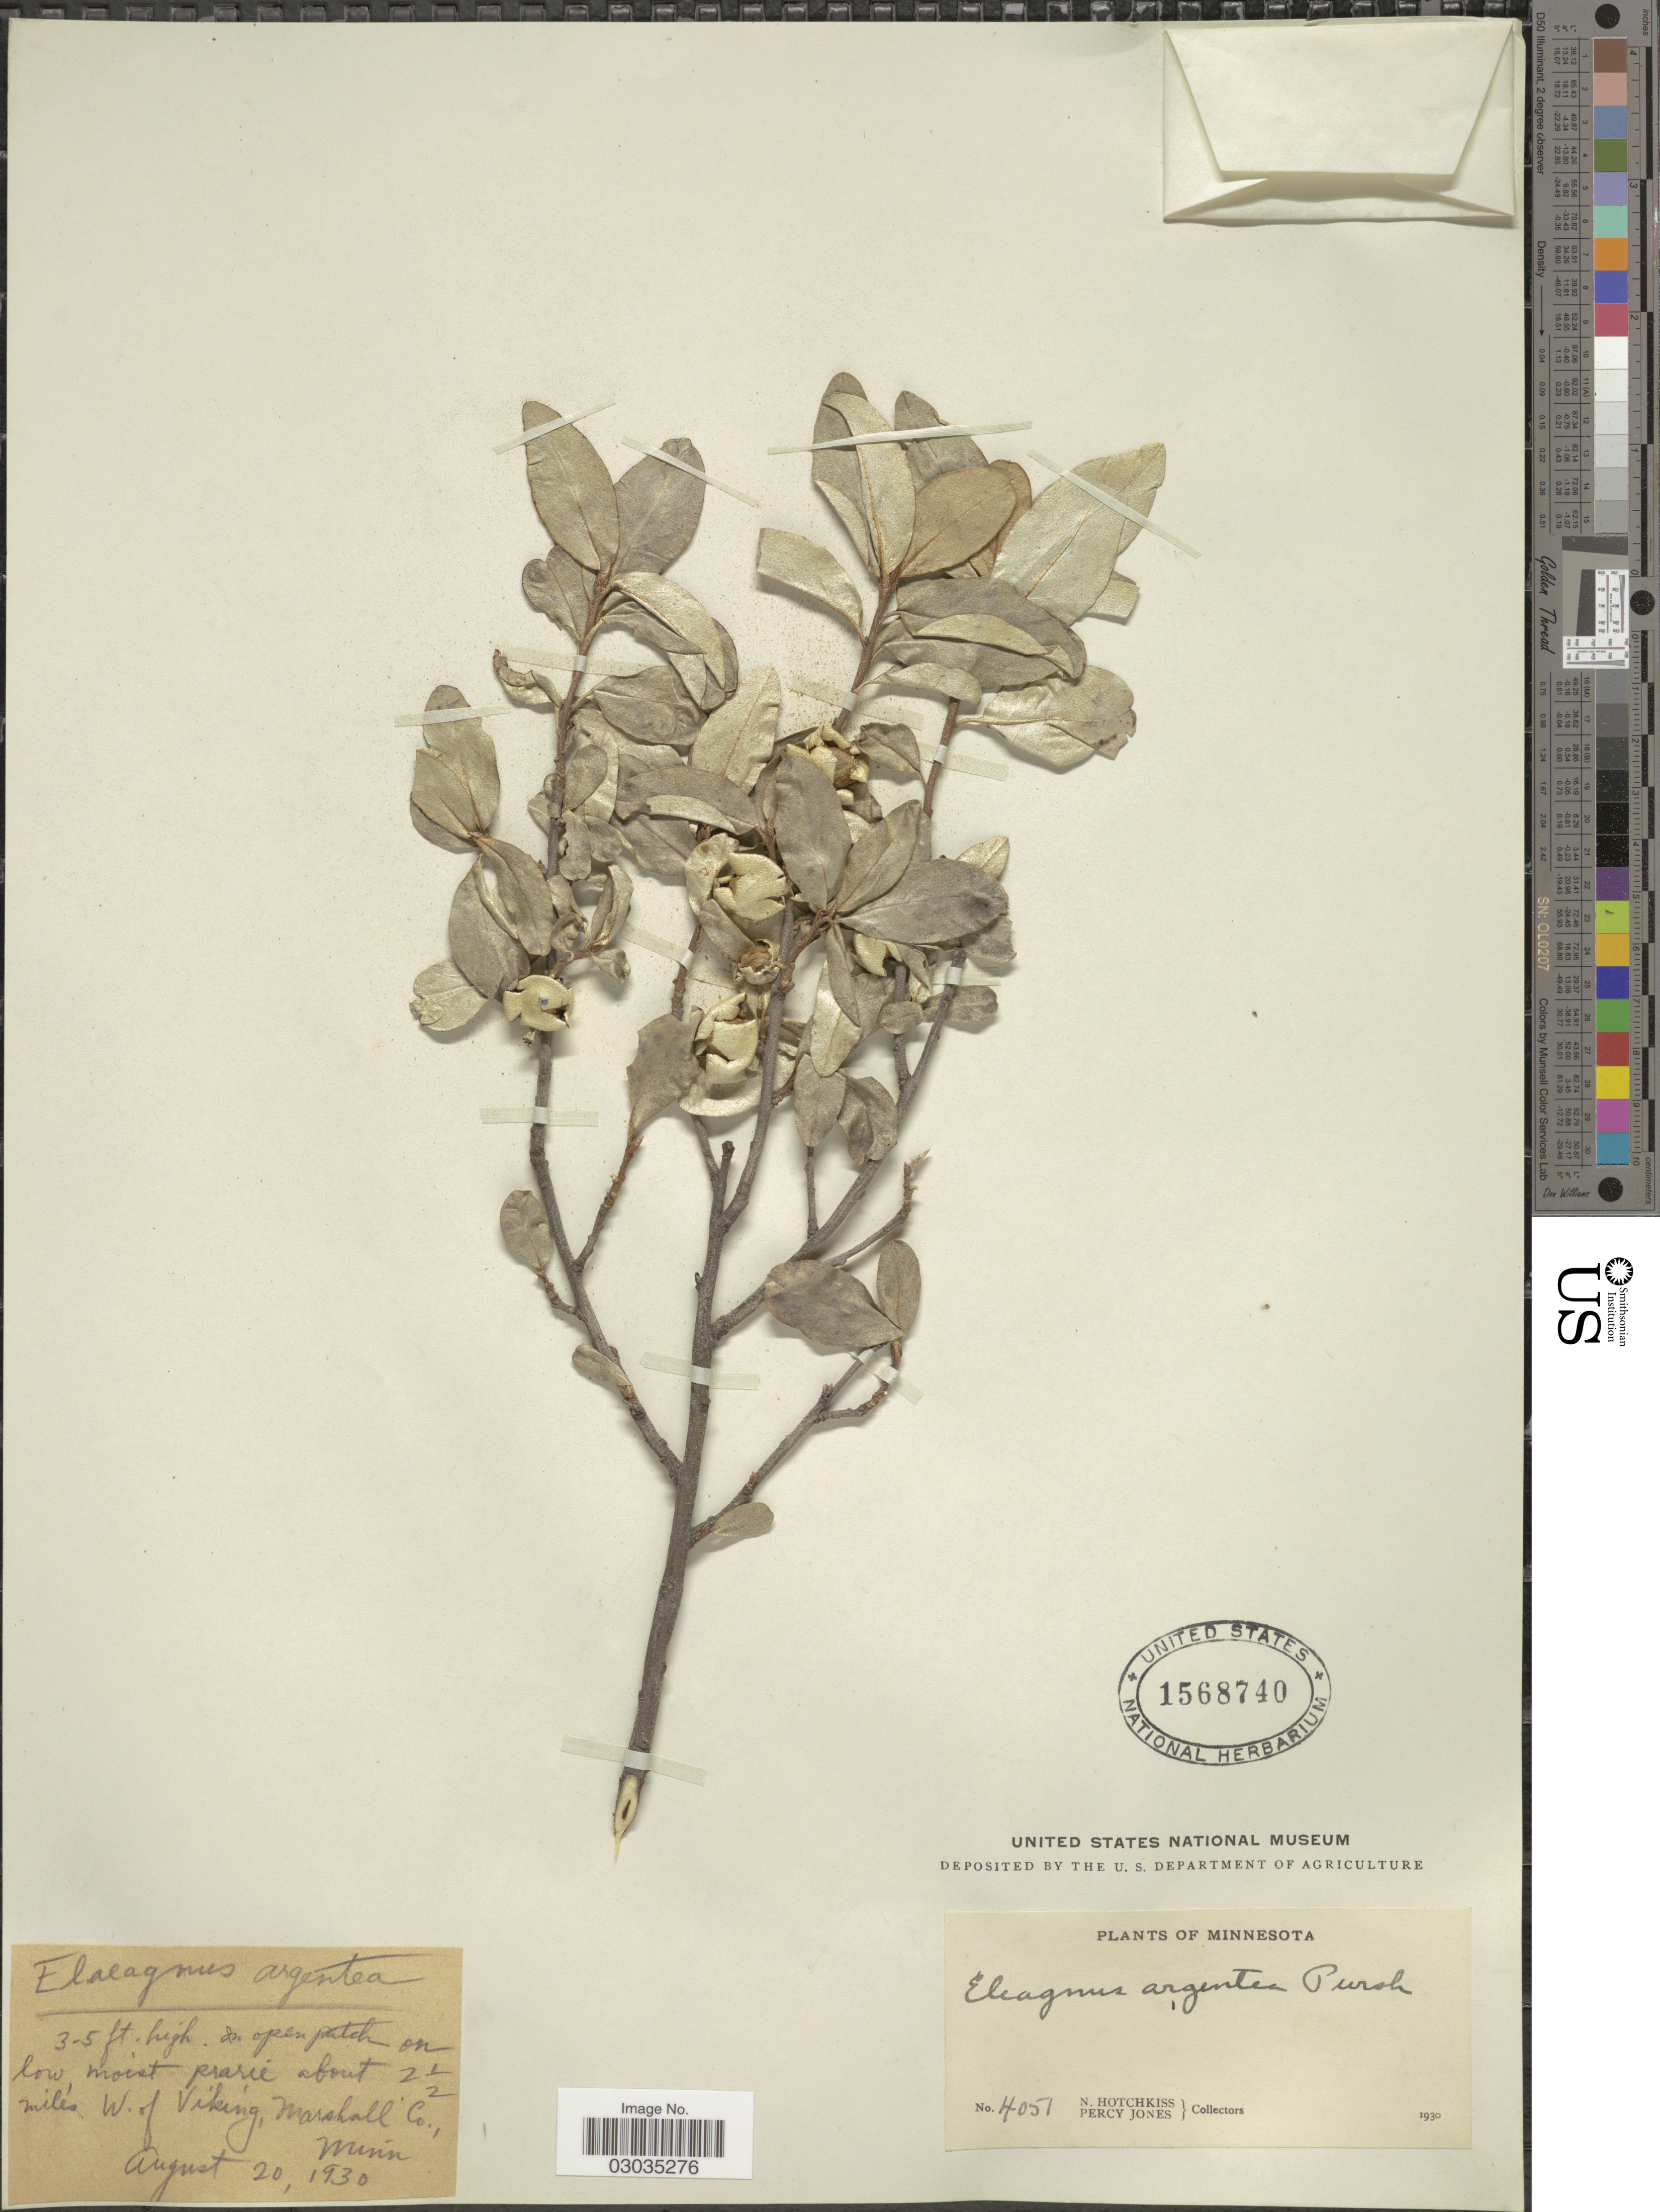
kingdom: Plantae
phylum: Tracheophyta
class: Magnoliopsida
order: Rosales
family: Elaeagnaceae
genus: Elaeagnus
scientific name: Elaeagnus commutata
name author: Bernh. ex Rydb.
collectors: N. Hotchkiss & P. Jones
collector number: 4051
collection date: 1930-08-20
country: United States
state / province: Minnesota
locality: About 2½ miles W. of Viking, Marshall Co.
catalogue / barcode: US 1568740